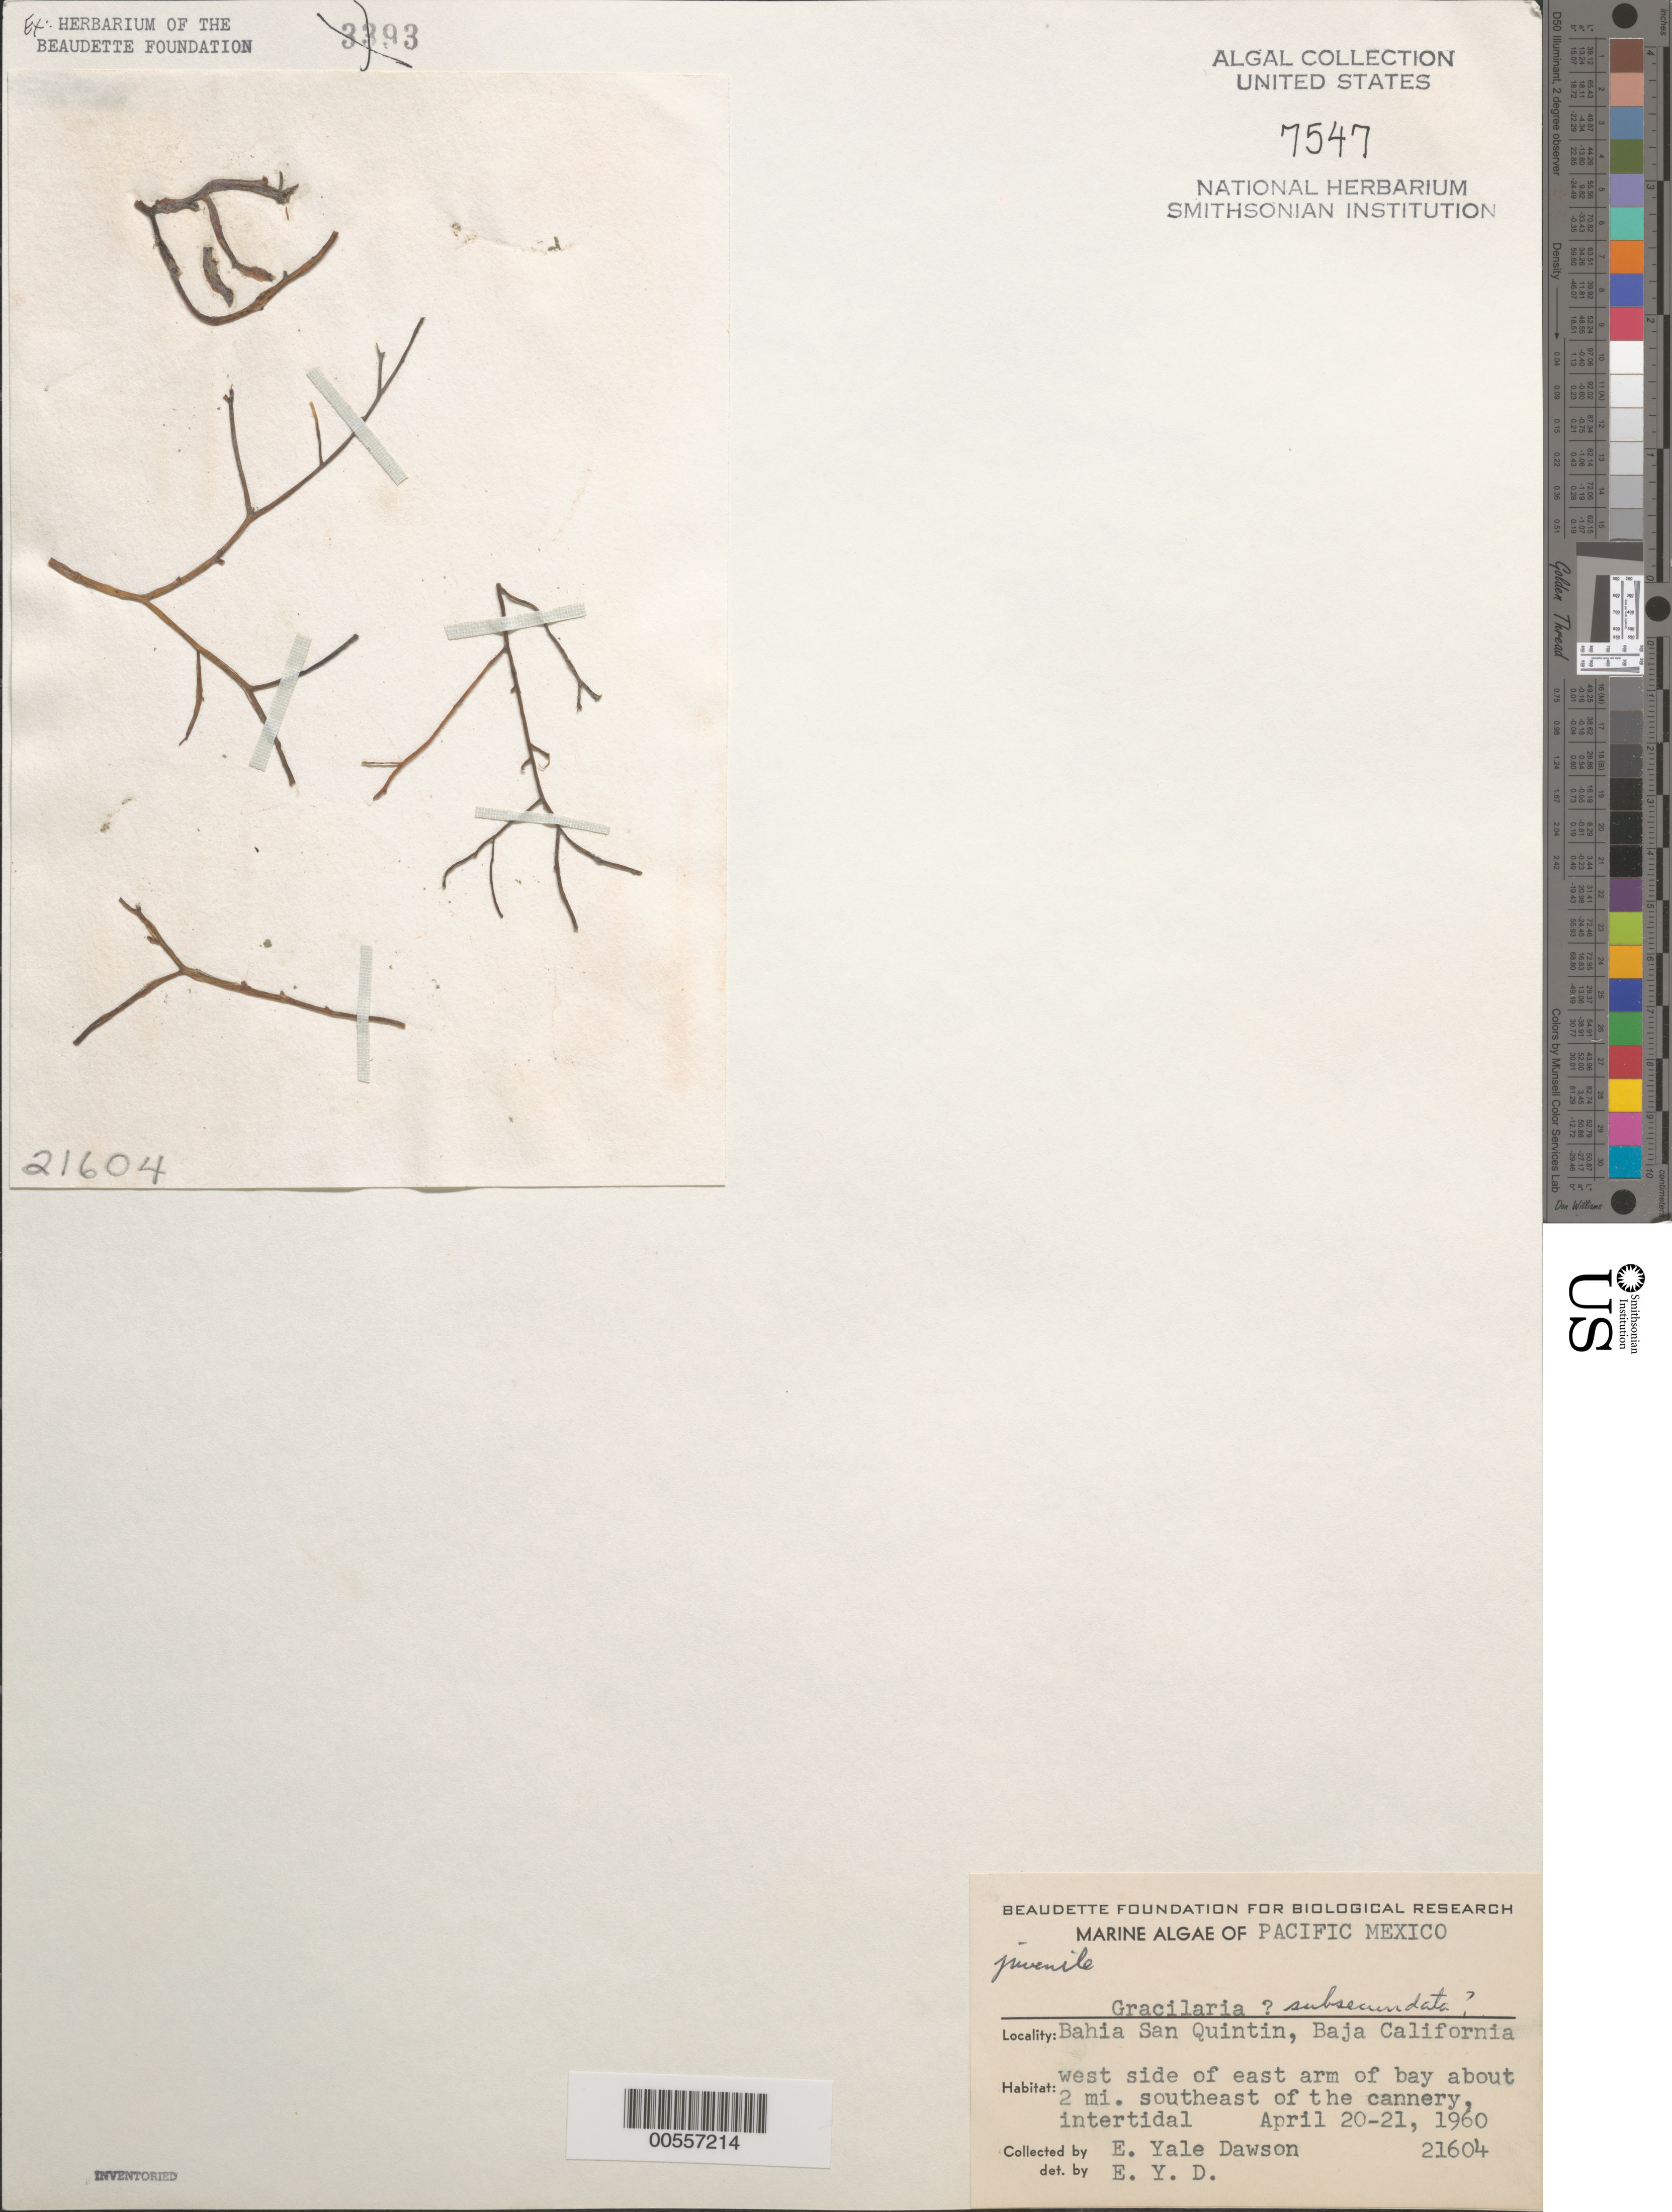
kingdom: Plantae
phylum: Rhodophyta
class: Florideophyceae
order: Gracilariales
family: Gracilariaceae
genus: Gracilaria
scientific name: Gracilaria subsecundata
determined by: Dawson, E. Y.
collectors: E. Y. Dawson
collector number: EYD 21604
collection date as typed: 20 Apr 1960 TO 21 Apr 1960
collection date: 1960-04-20/1960-04-21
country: Mexico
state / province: Baja California Norte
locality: Bahia San Quintin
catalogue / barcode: US 7547